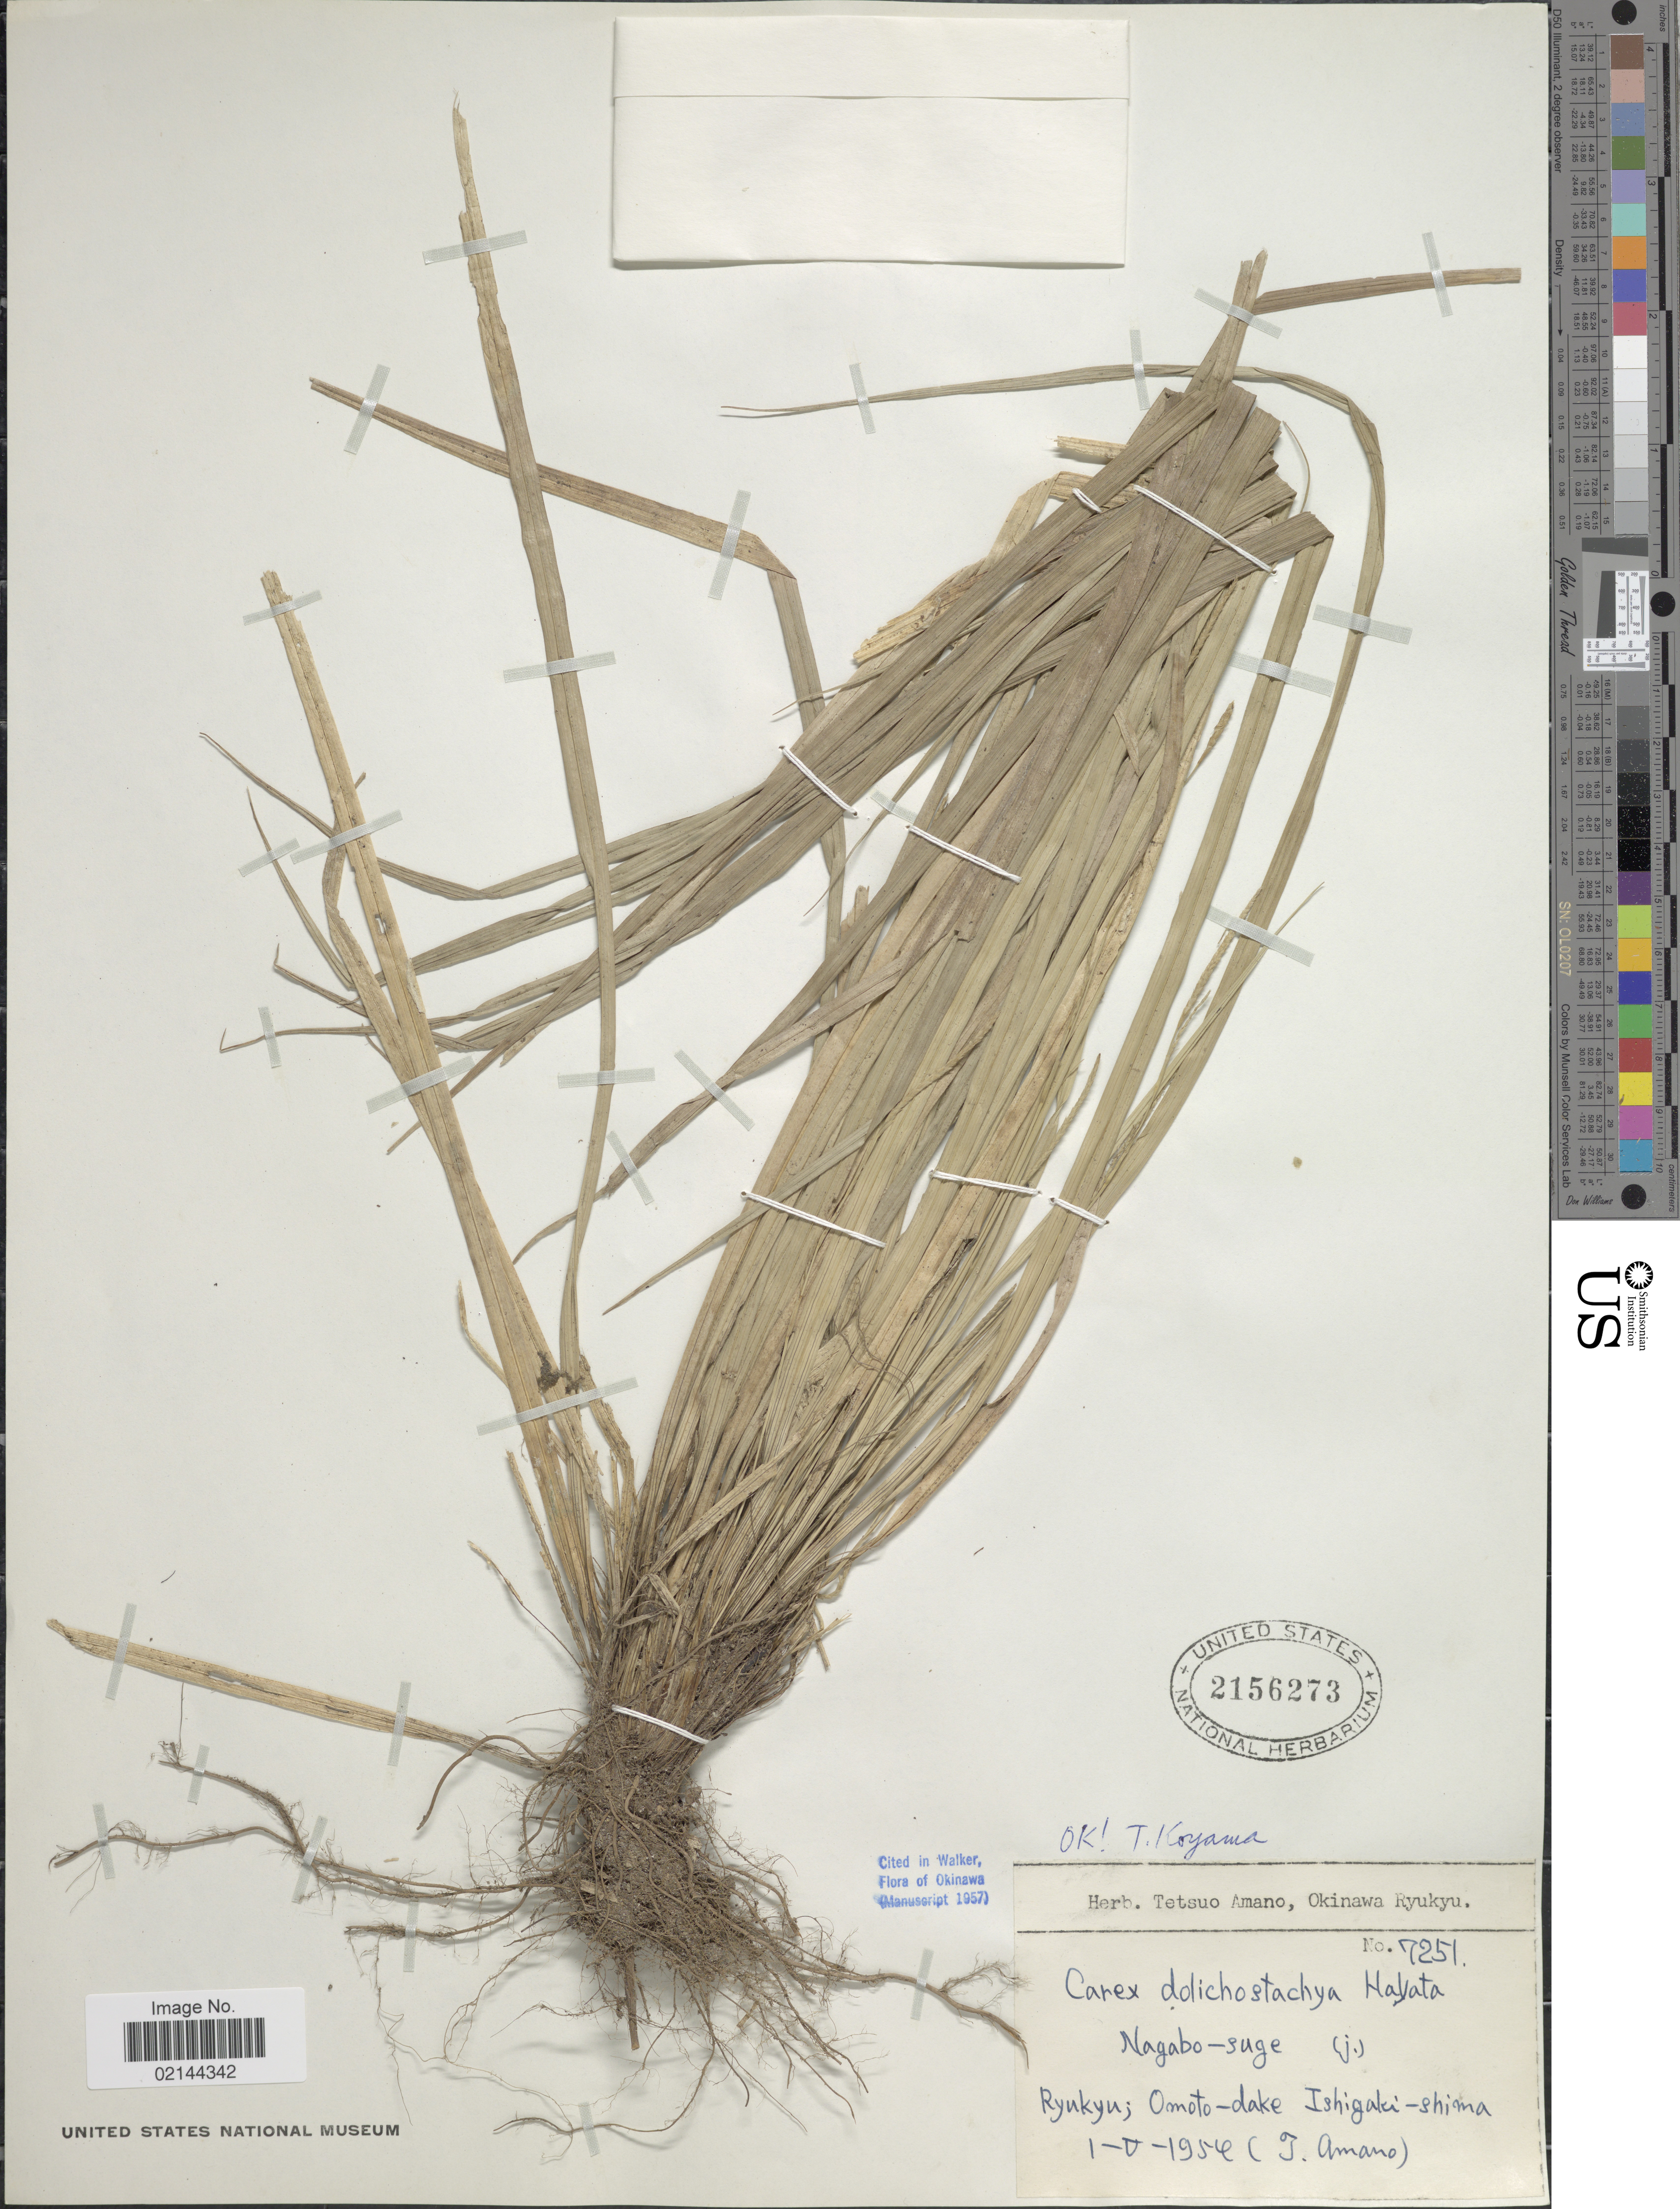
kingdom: Plantae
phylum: Tracheophyta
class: Liliopsida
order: Poales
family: Cyperaceae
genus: Carex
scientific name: Carex dolichostachya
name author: Hayata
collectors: T. Amano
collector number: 7251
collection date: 1954-05-01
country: Japan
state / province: Okinawa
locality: Okinawa Ryukyu; omoto-dake Ishigaki-shima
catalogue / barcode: US 2156273